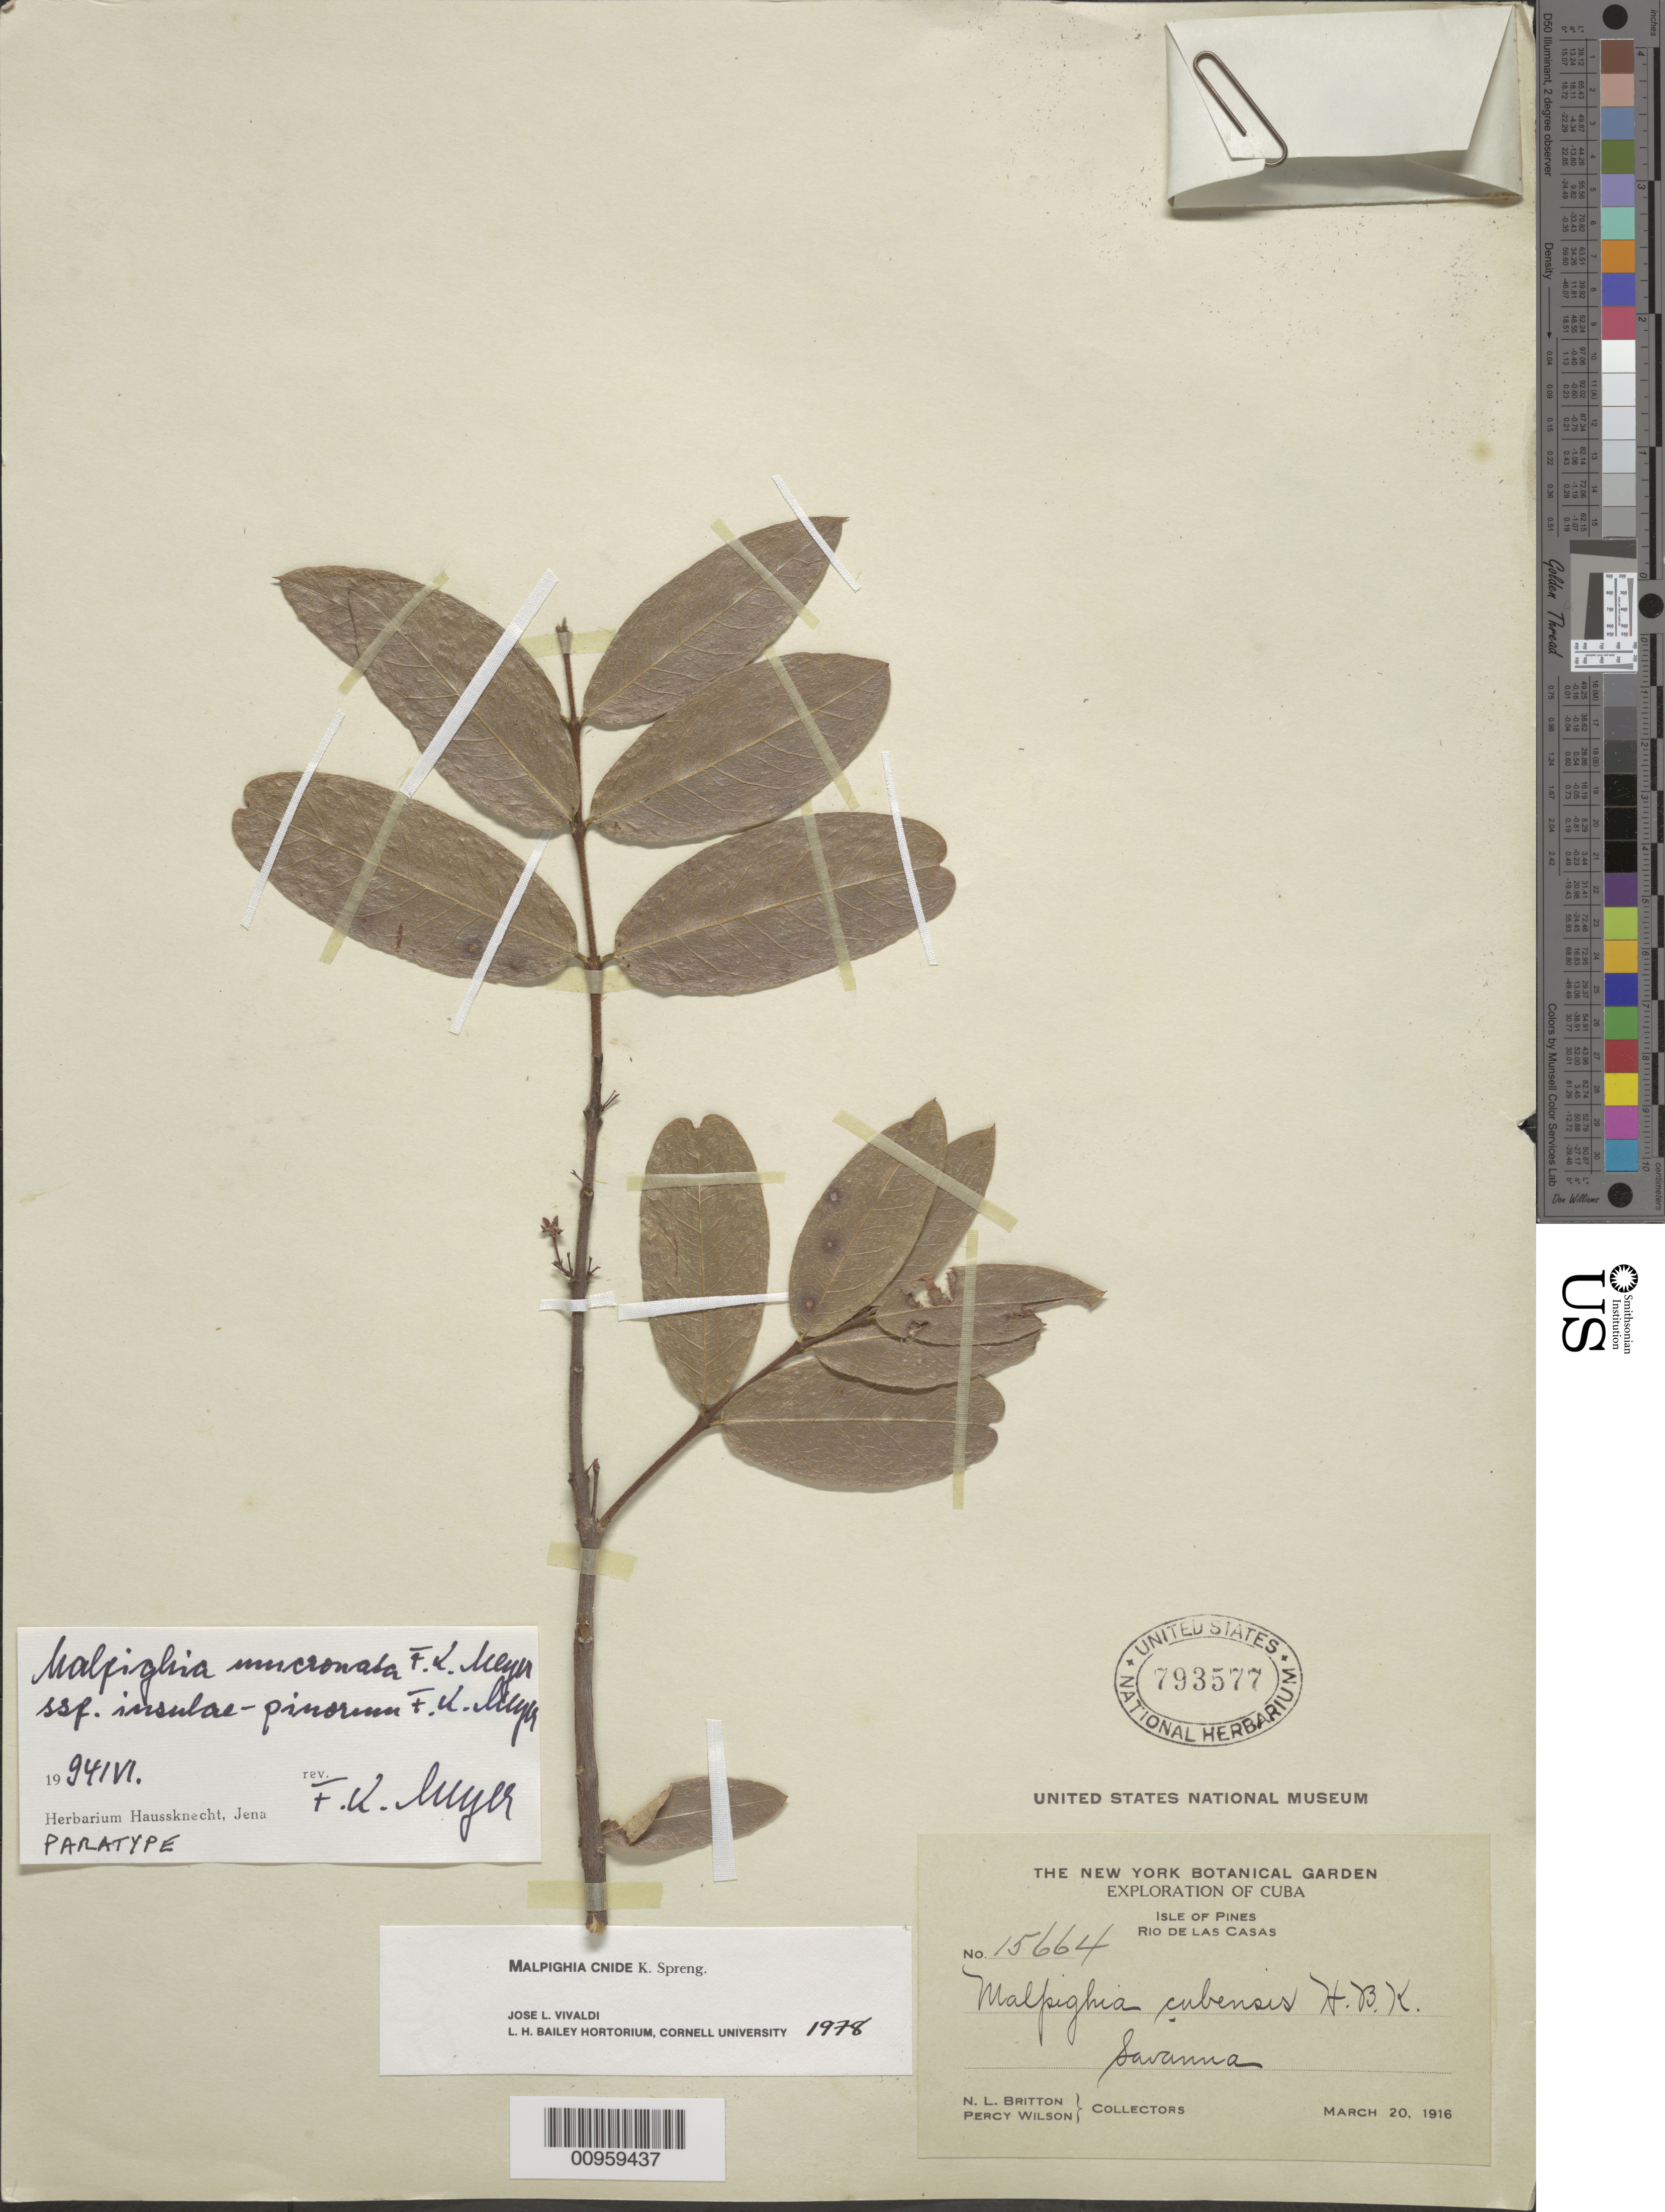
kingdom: Plantae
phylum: Tracheophyta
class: Magnoliopsida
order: Malpighiales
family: Malpighiaceae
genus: Malpighia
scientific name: Malpighia mucronata subsp. insulae-pinorum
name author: F.K. Mey.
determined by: Meyer, F. K.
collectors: N. Britton & P. Wilson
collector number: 15664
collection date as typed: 20 Mar 1916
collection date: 1916-03-20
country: Cuba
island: Isla de la Juventud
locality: Rio de Las Casas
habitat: Savanna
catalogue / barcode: US 793577